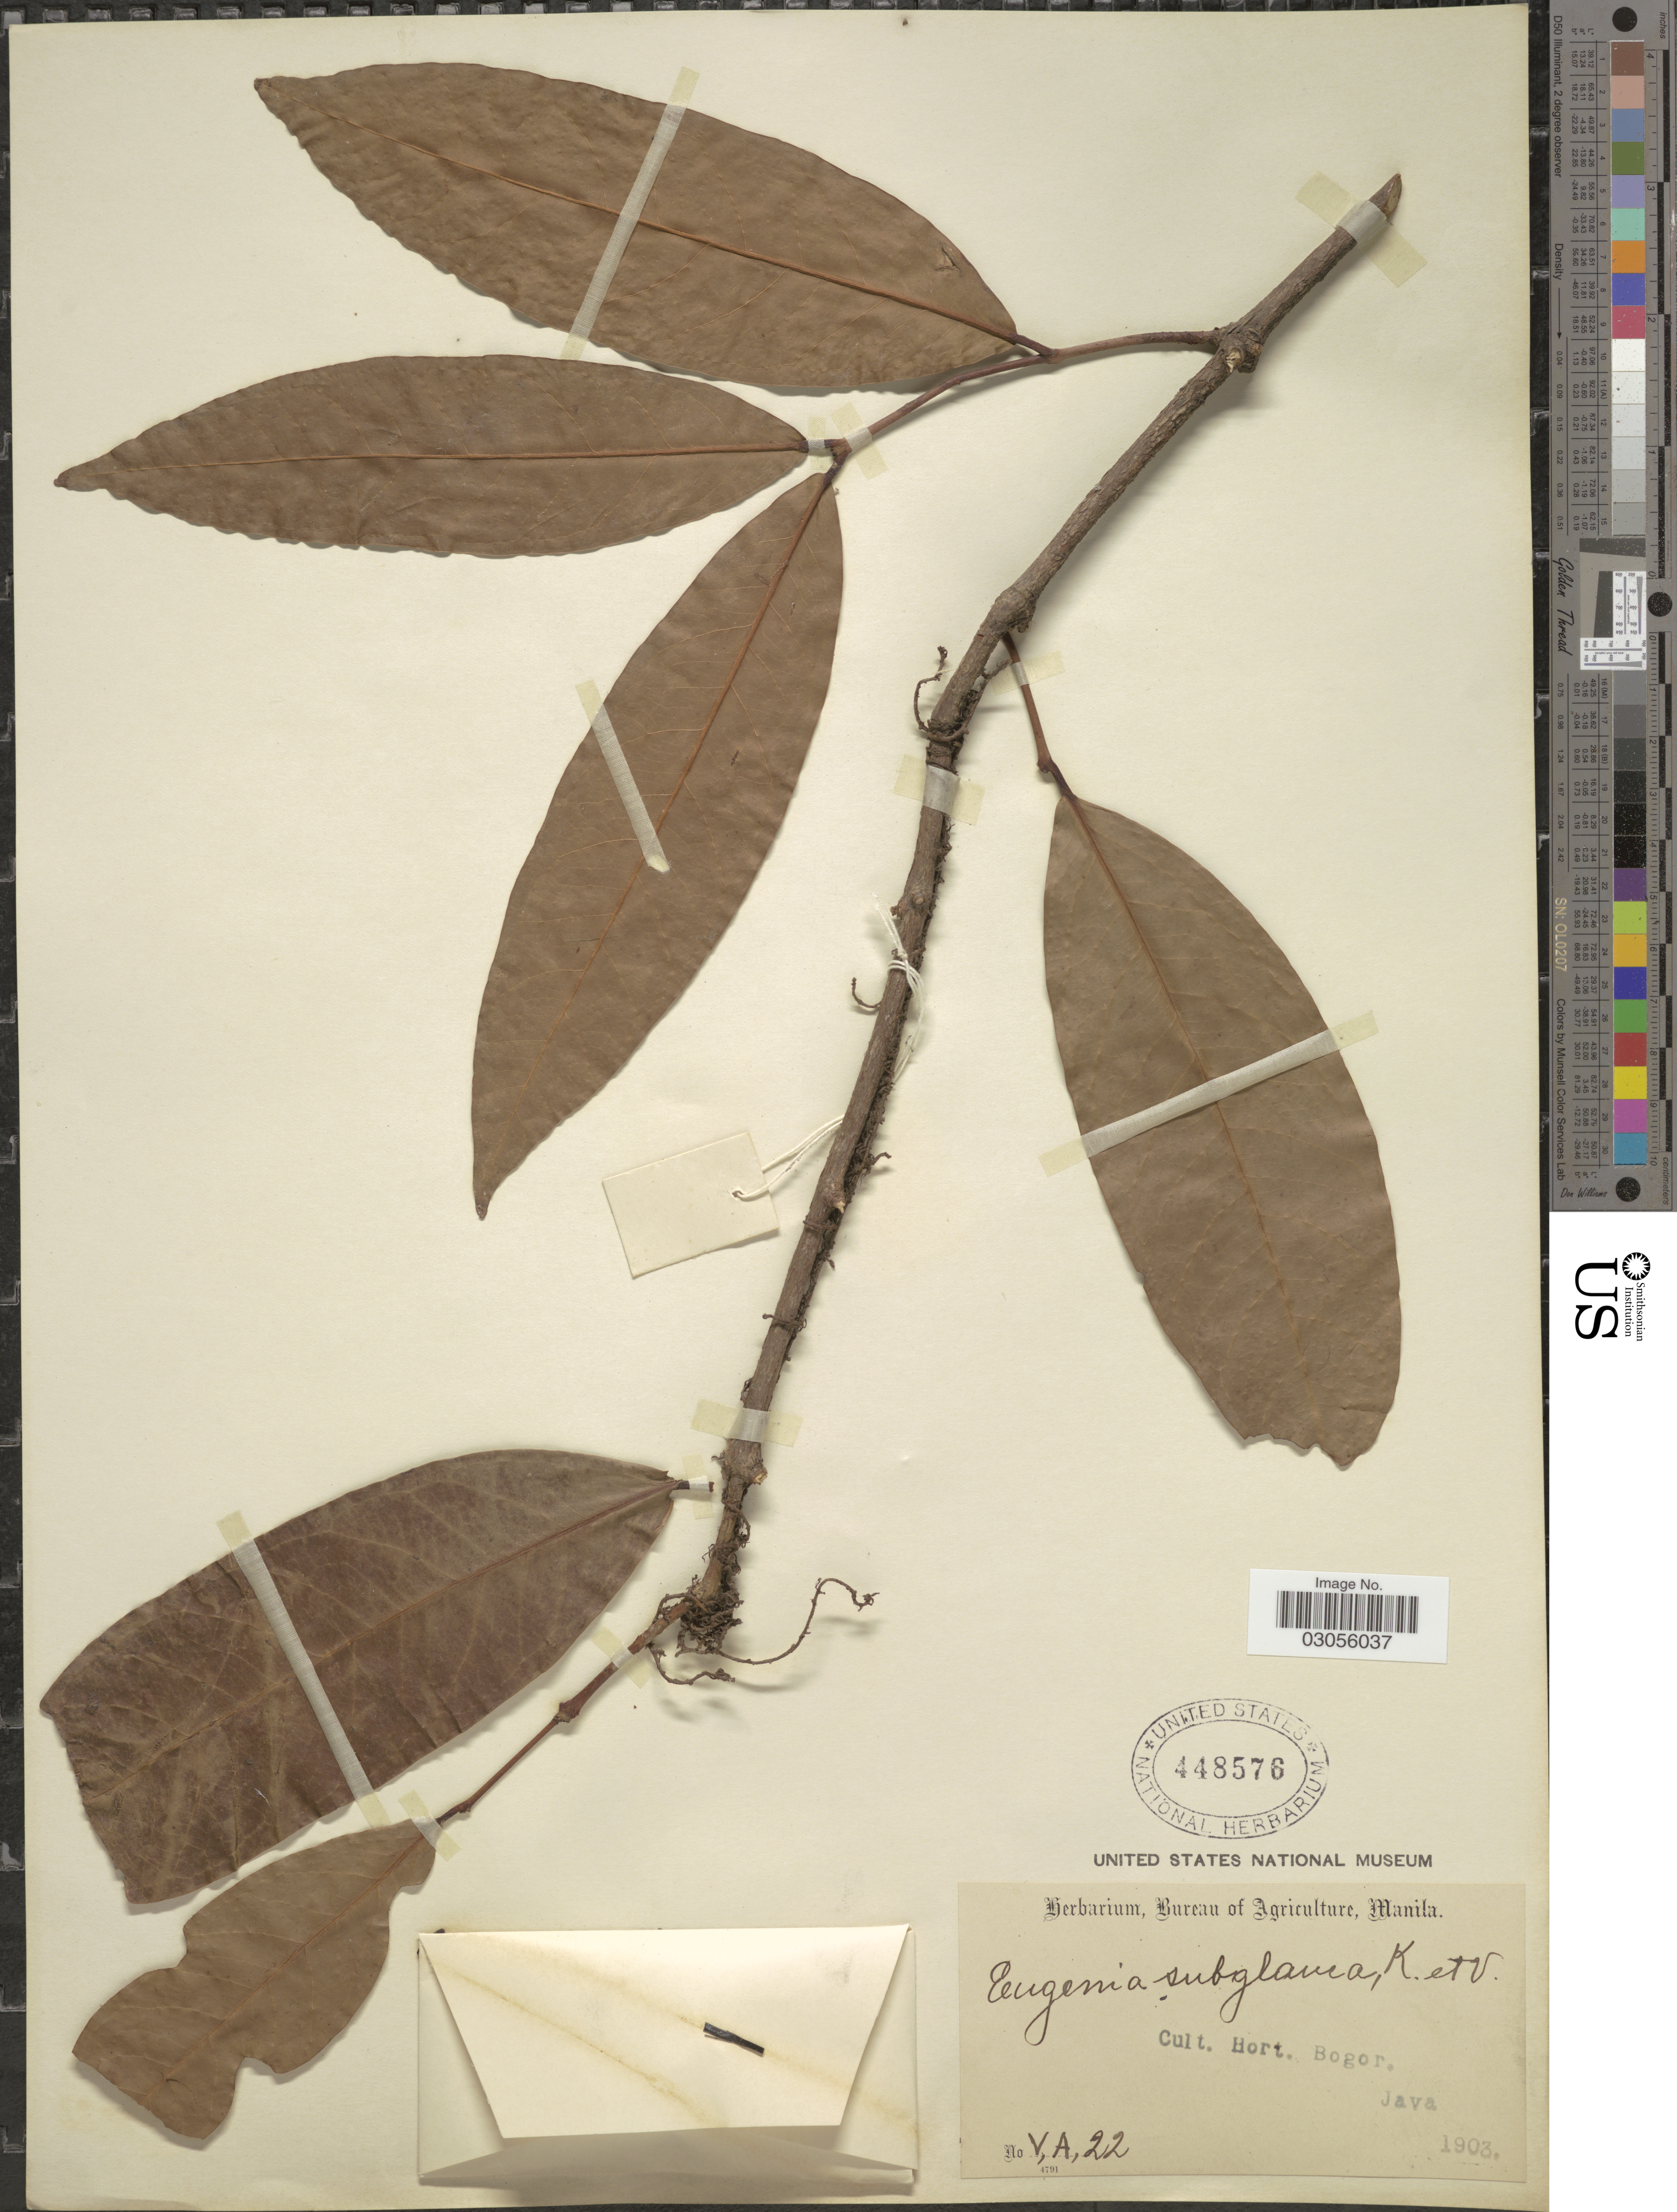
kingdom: Plantae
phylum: Tracheophyta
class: Magnoliopsida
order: Myrtales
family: Myrtaceae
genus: Syzygium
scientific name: Syzygium littorale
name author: (Blume) Amshoff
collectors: Ex herb. Bureau of Agriculture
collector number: V, A, 22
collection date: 1903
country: Indonesia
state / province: Java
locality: Cult. Hort. Bogor.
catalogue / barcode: US 448576